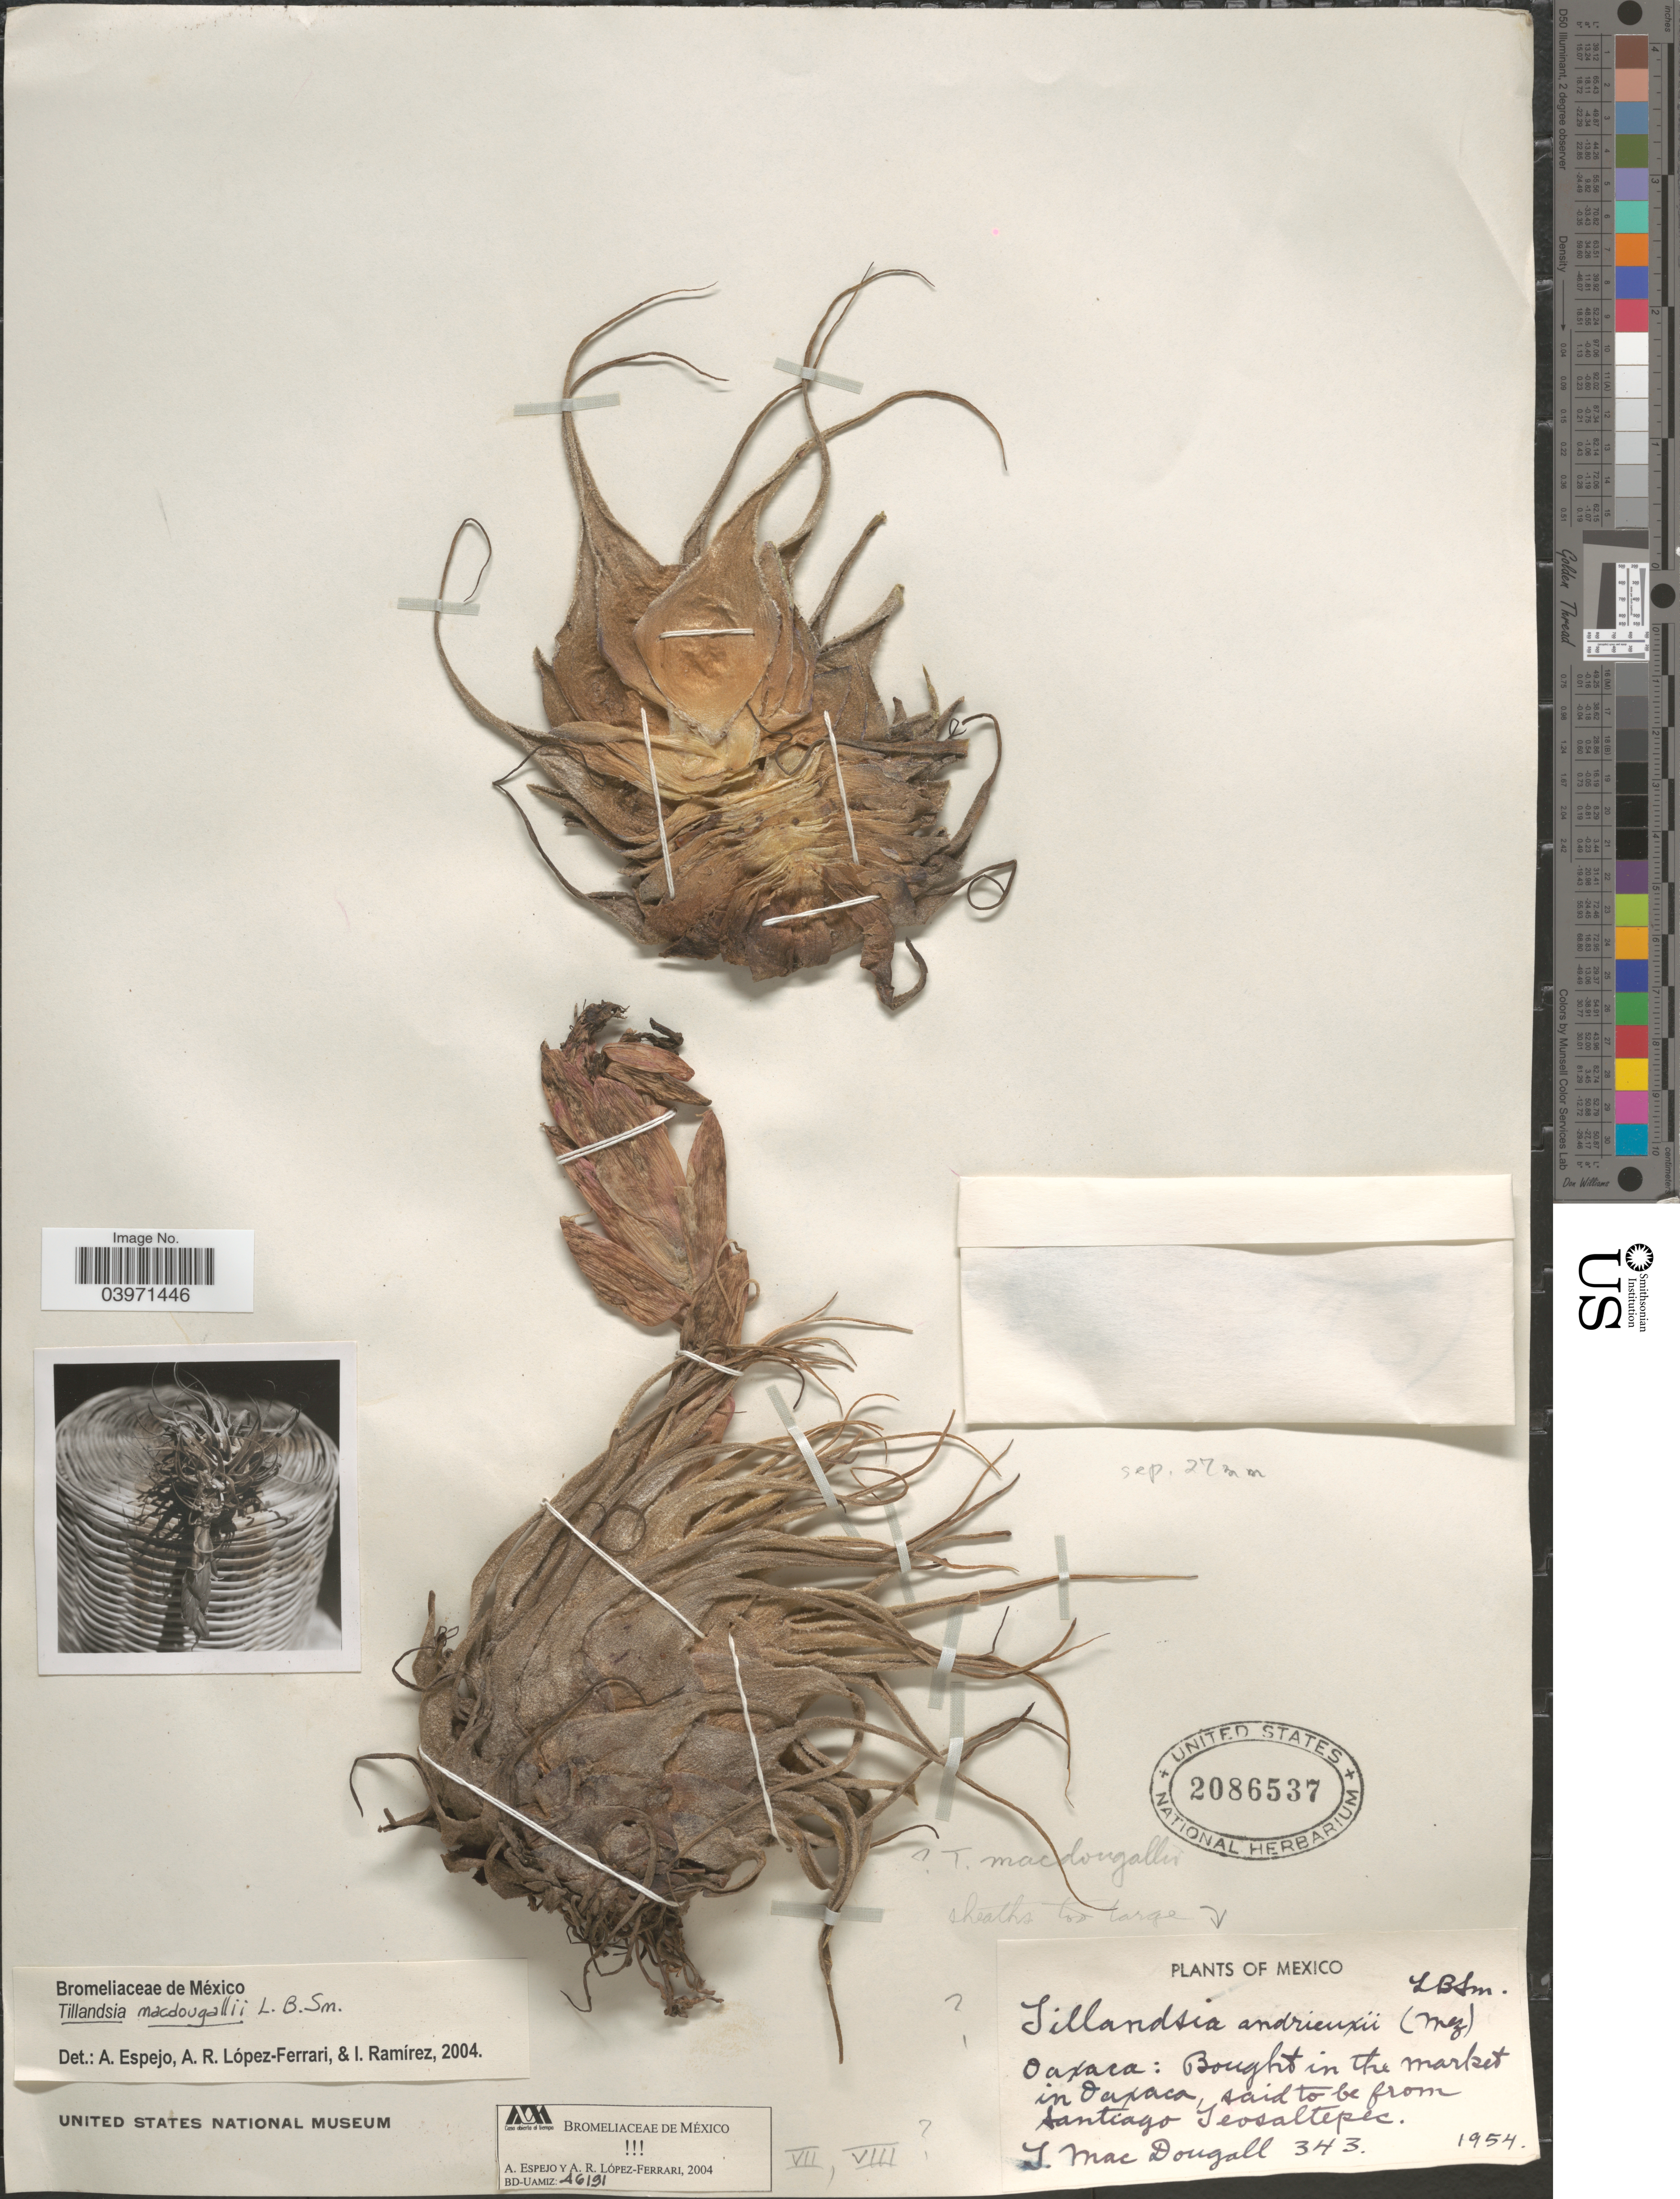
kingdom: Plantae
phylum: Tracheophyta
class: Liliopsida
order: Poales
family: Bromeliaceae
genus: Tillandsia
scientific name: Tillandsia macdougallii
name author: L.B. Sm.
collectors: T. B. MacDougall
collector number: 343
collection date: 1954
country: Mexico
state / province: Oaxaca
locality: Santiago Teosaltepec.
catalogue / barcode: US 2086537